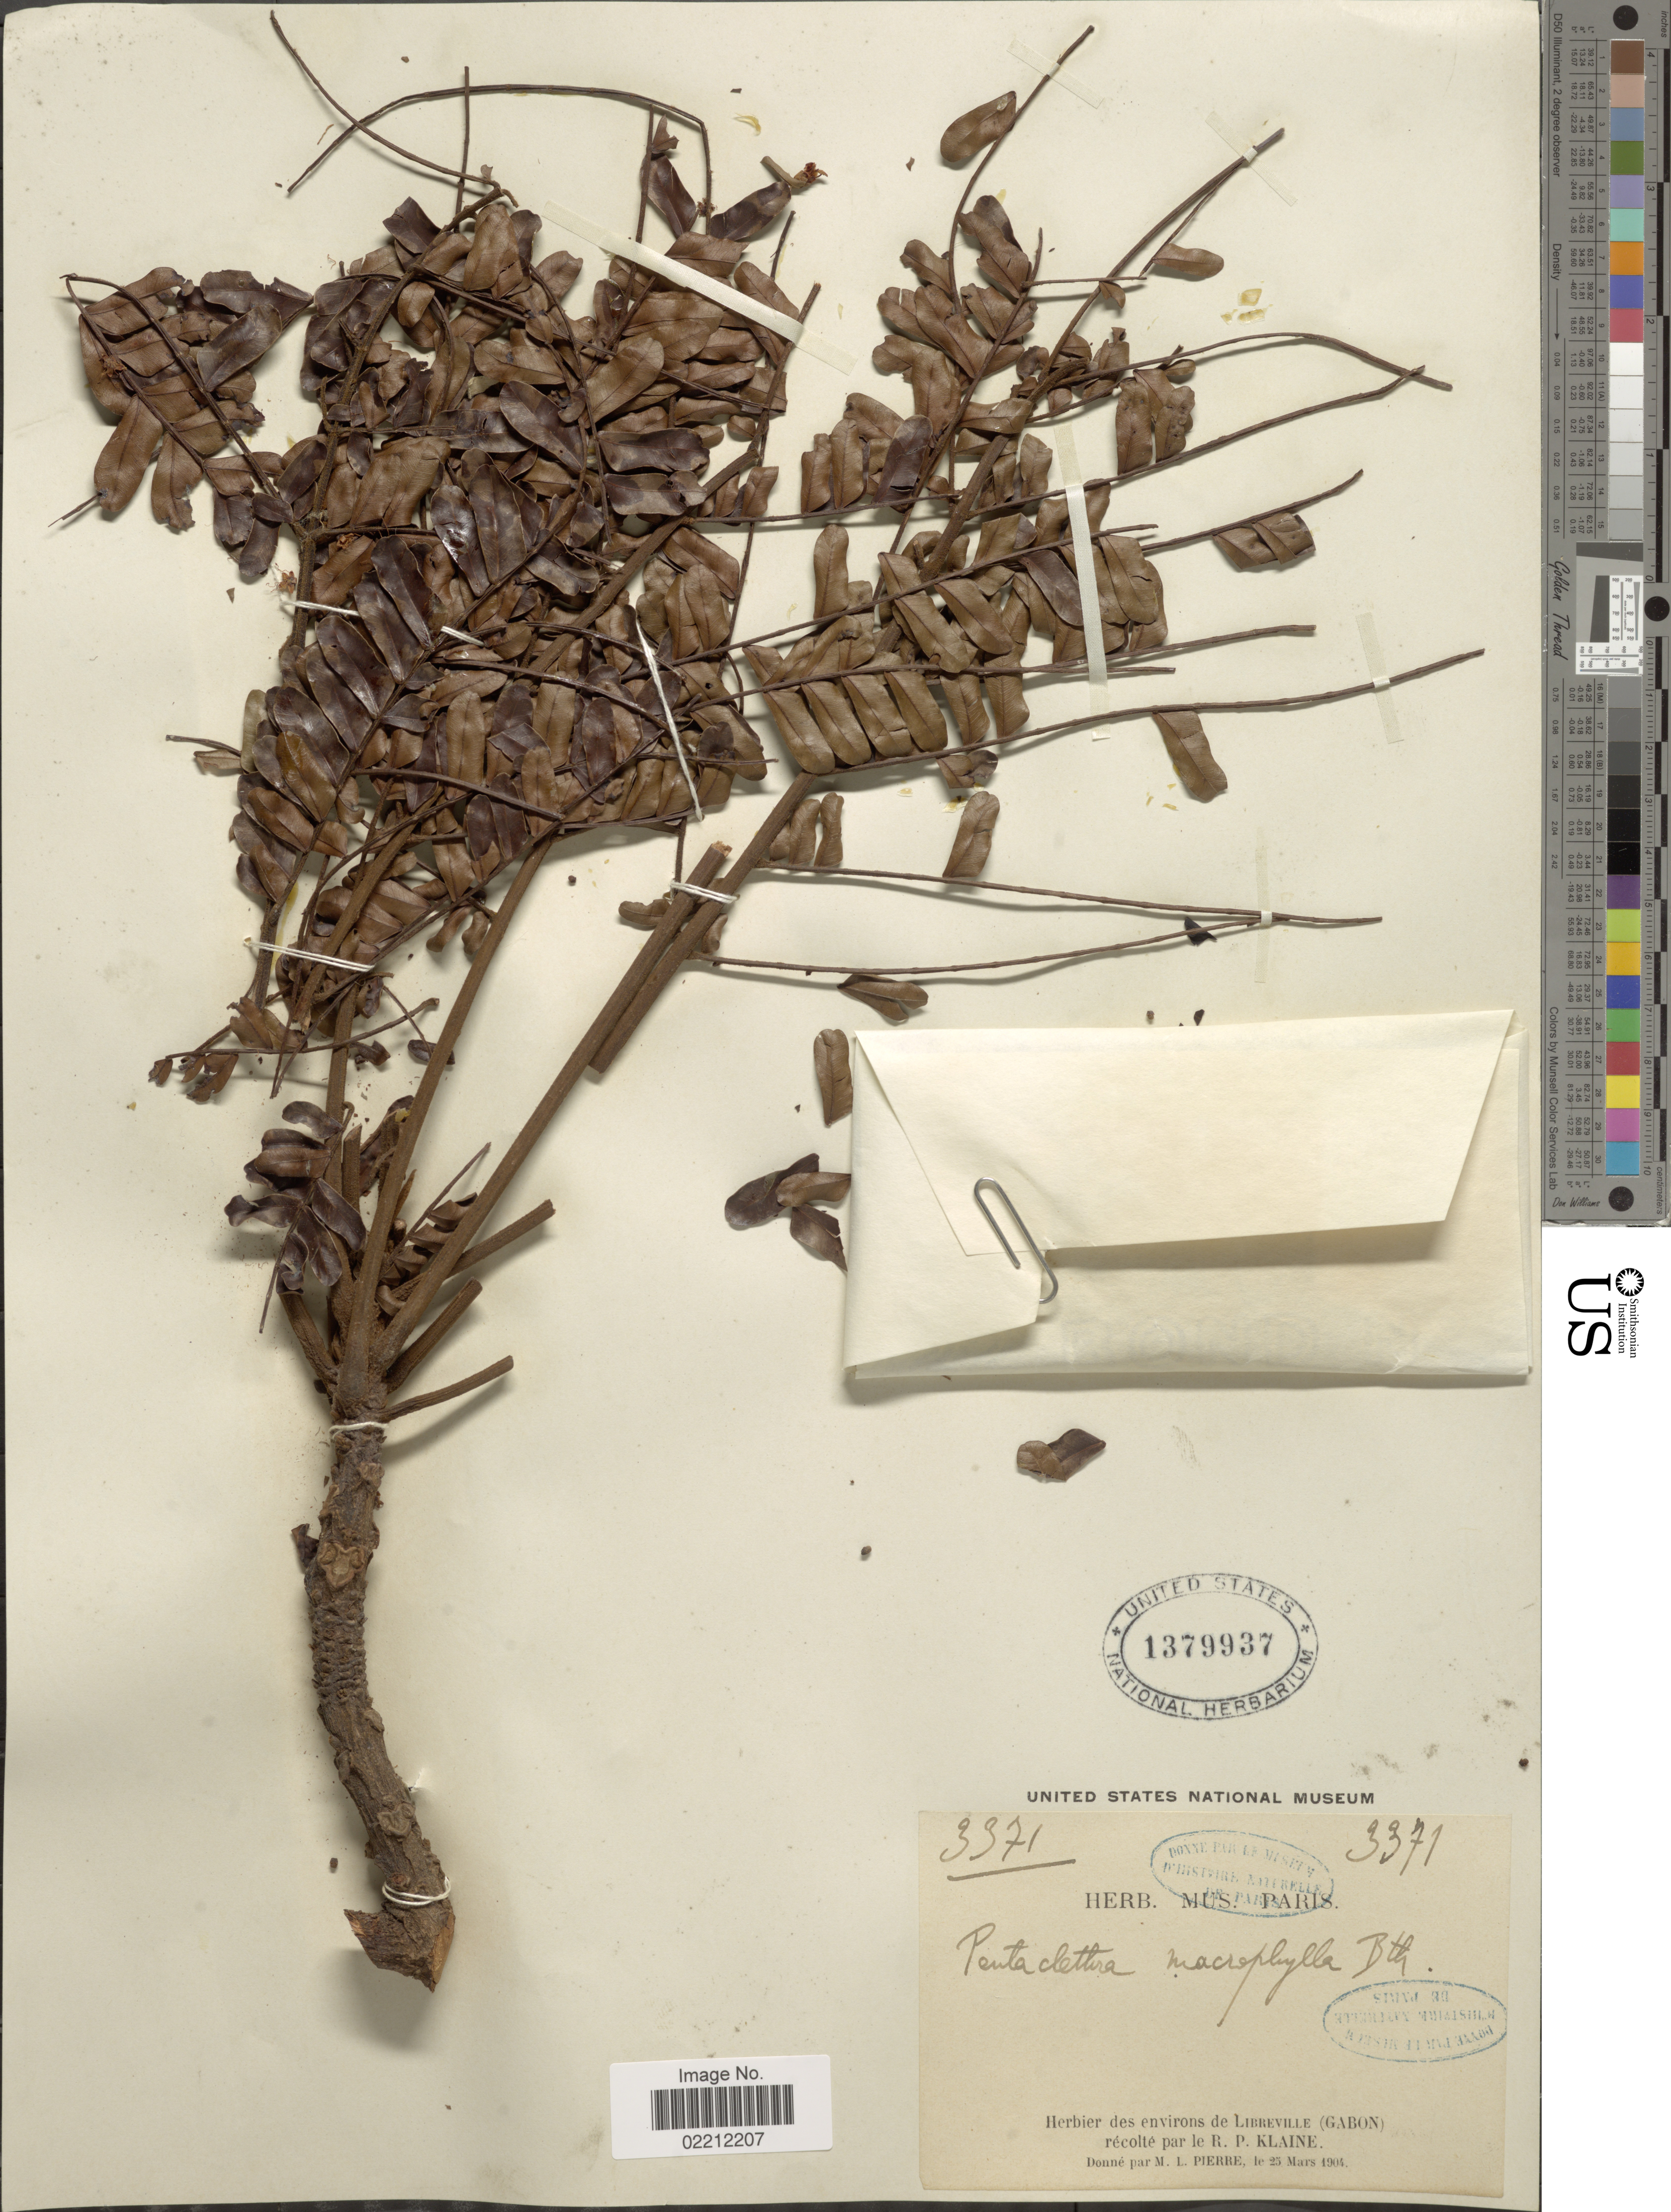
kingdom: Plantae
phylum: Tracheophyta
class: Magnoliopsida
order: Fabales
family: Fabaceae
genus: Pentaclethra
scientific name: Pentaclethra macrophylla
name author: Benth.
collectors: R. Klaine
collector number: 3371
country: Gabon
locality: Environs de Libreville (Gabon)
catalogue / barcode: US 1379937